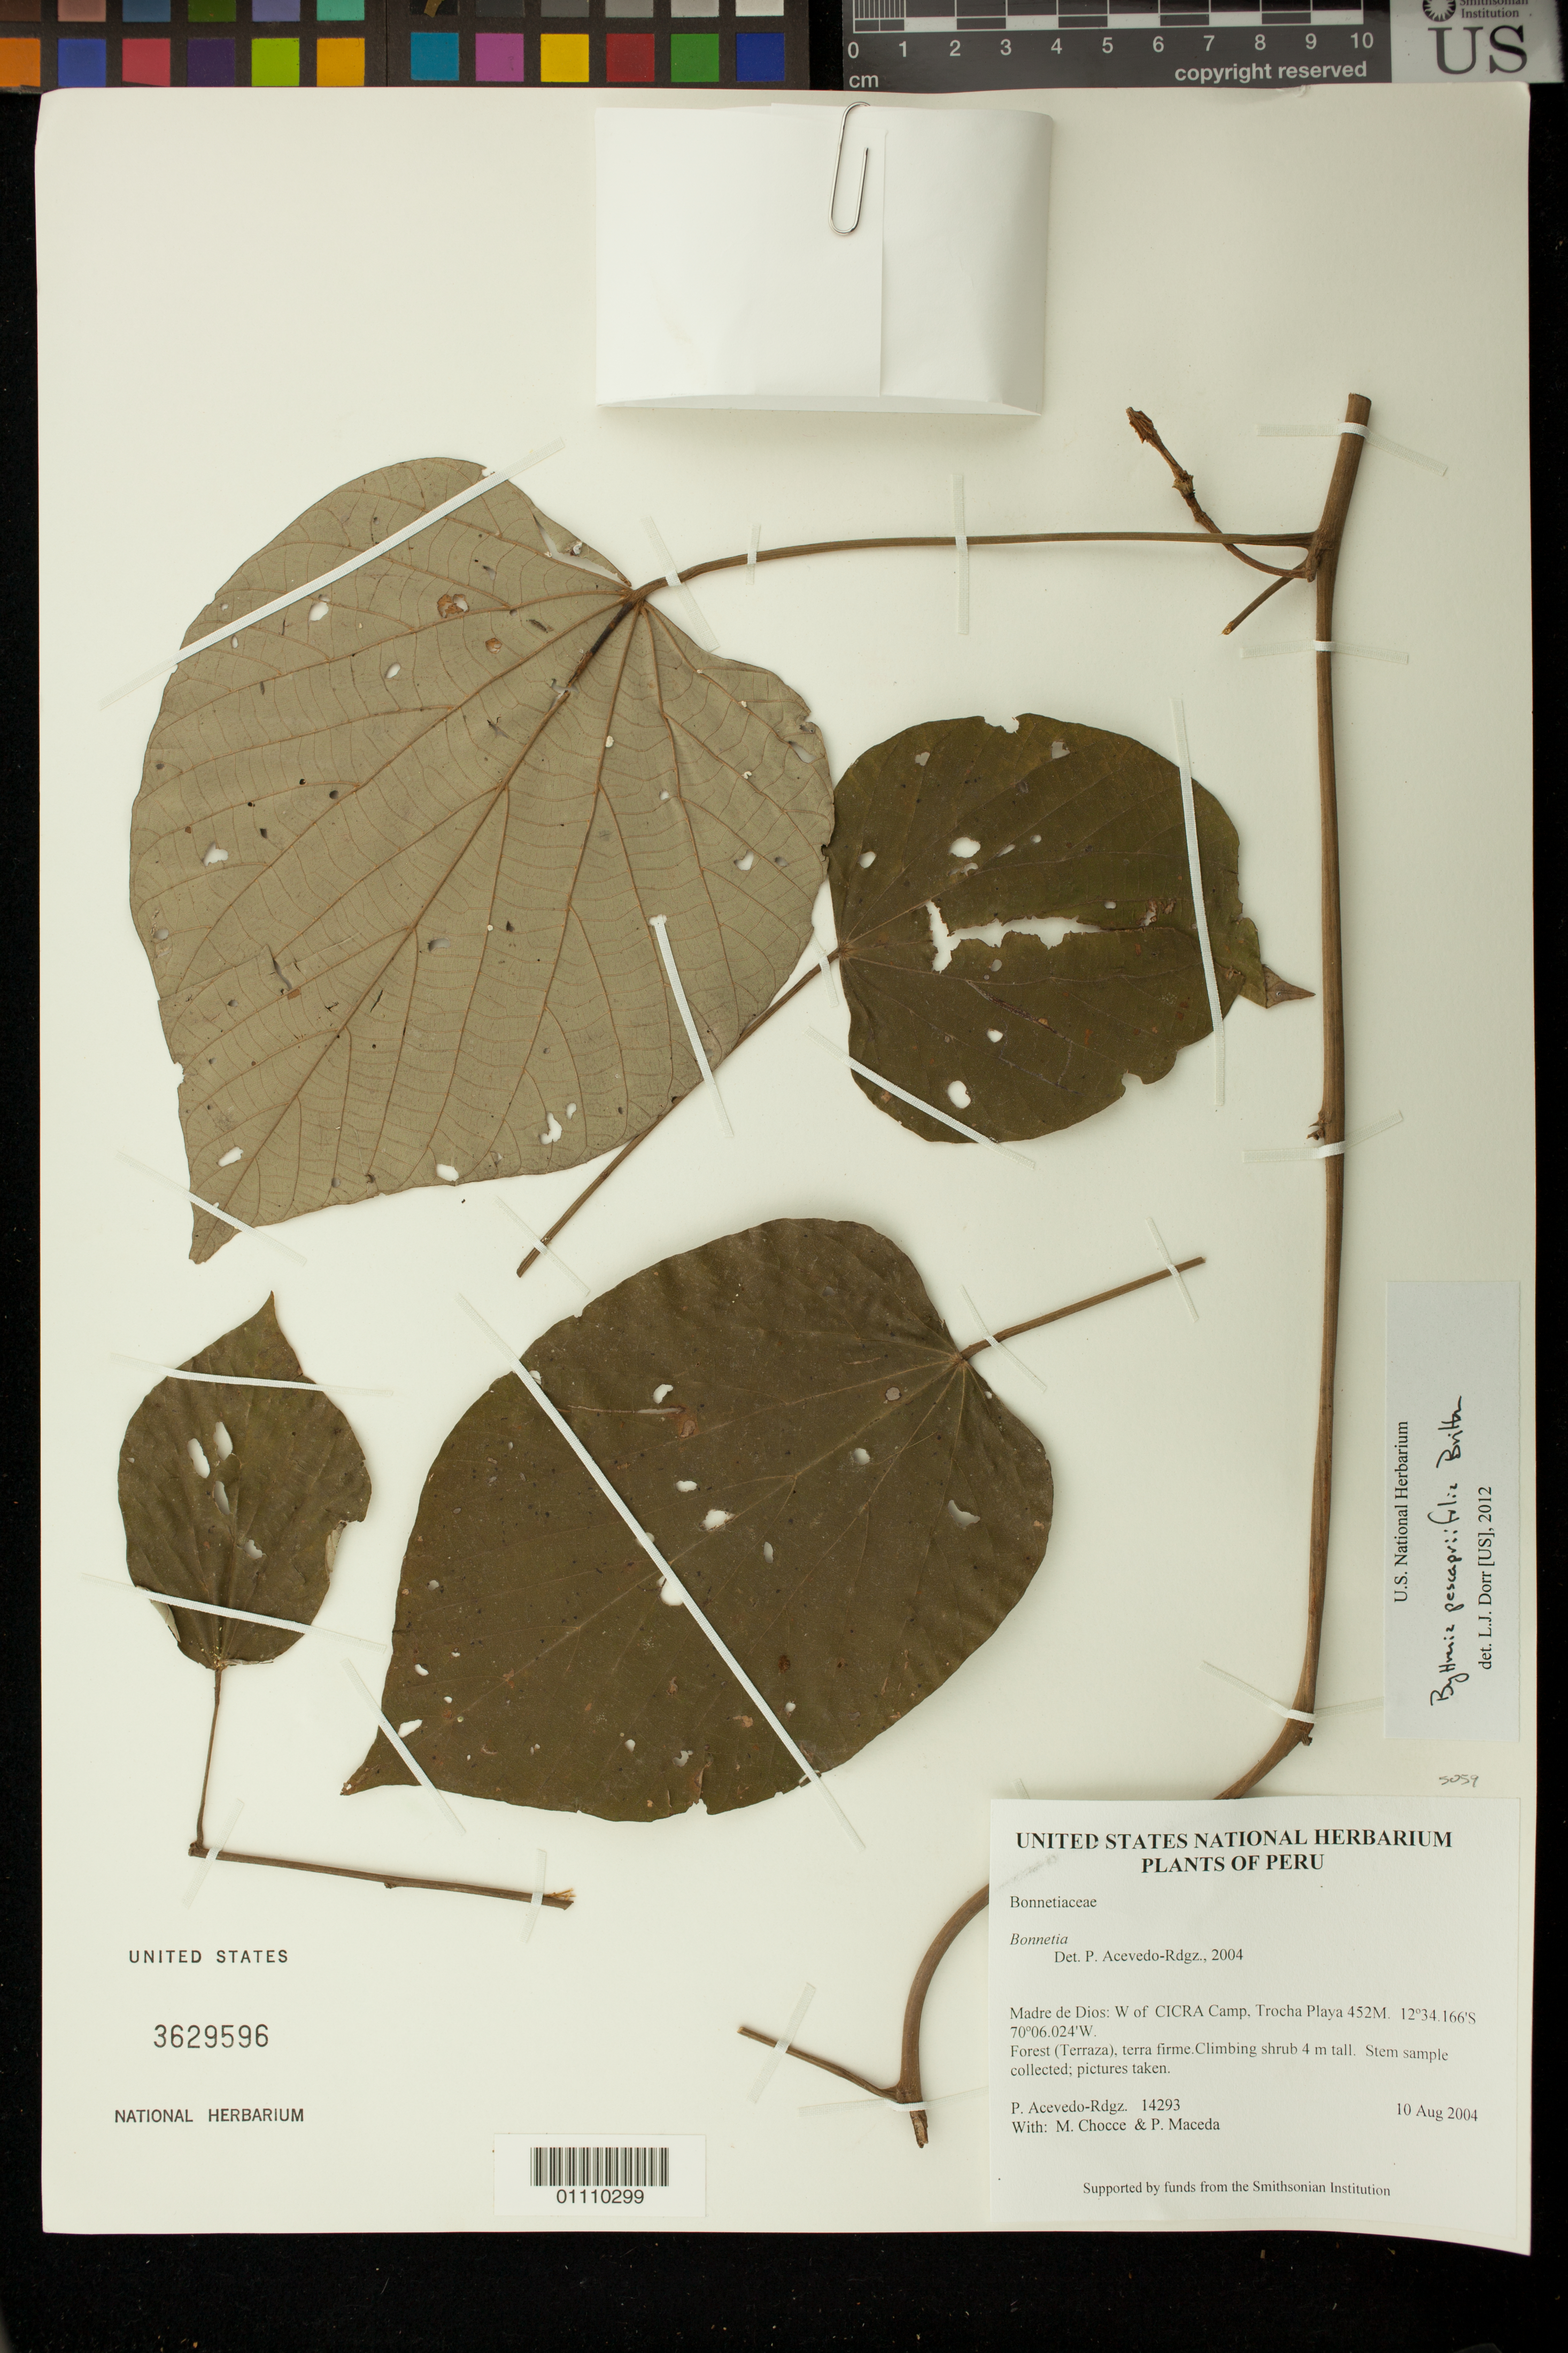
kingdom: Plantae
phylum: Tracheophyta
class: Magnoliopsida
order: Malvales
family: Malvaceae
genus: Byttneria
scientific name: Byttneria pescapriifolia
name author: Britton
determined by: Dorr, L. J., (BOT), Smithsonian Institution - National Museum of Natural History (UNITED STATES)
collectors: P. Acevedo-Rodr., M. Chocce & P. Maceda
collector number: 14293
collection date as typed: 10 Aug 2004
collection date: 2004-08-10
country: Peru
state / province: Madre de Dios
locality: Madre de Dios: W of CICRA Camp, Trocha Playa 452M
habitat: Forest (Terraza), terra firme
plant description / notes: NY, K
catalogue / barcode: US 3629596